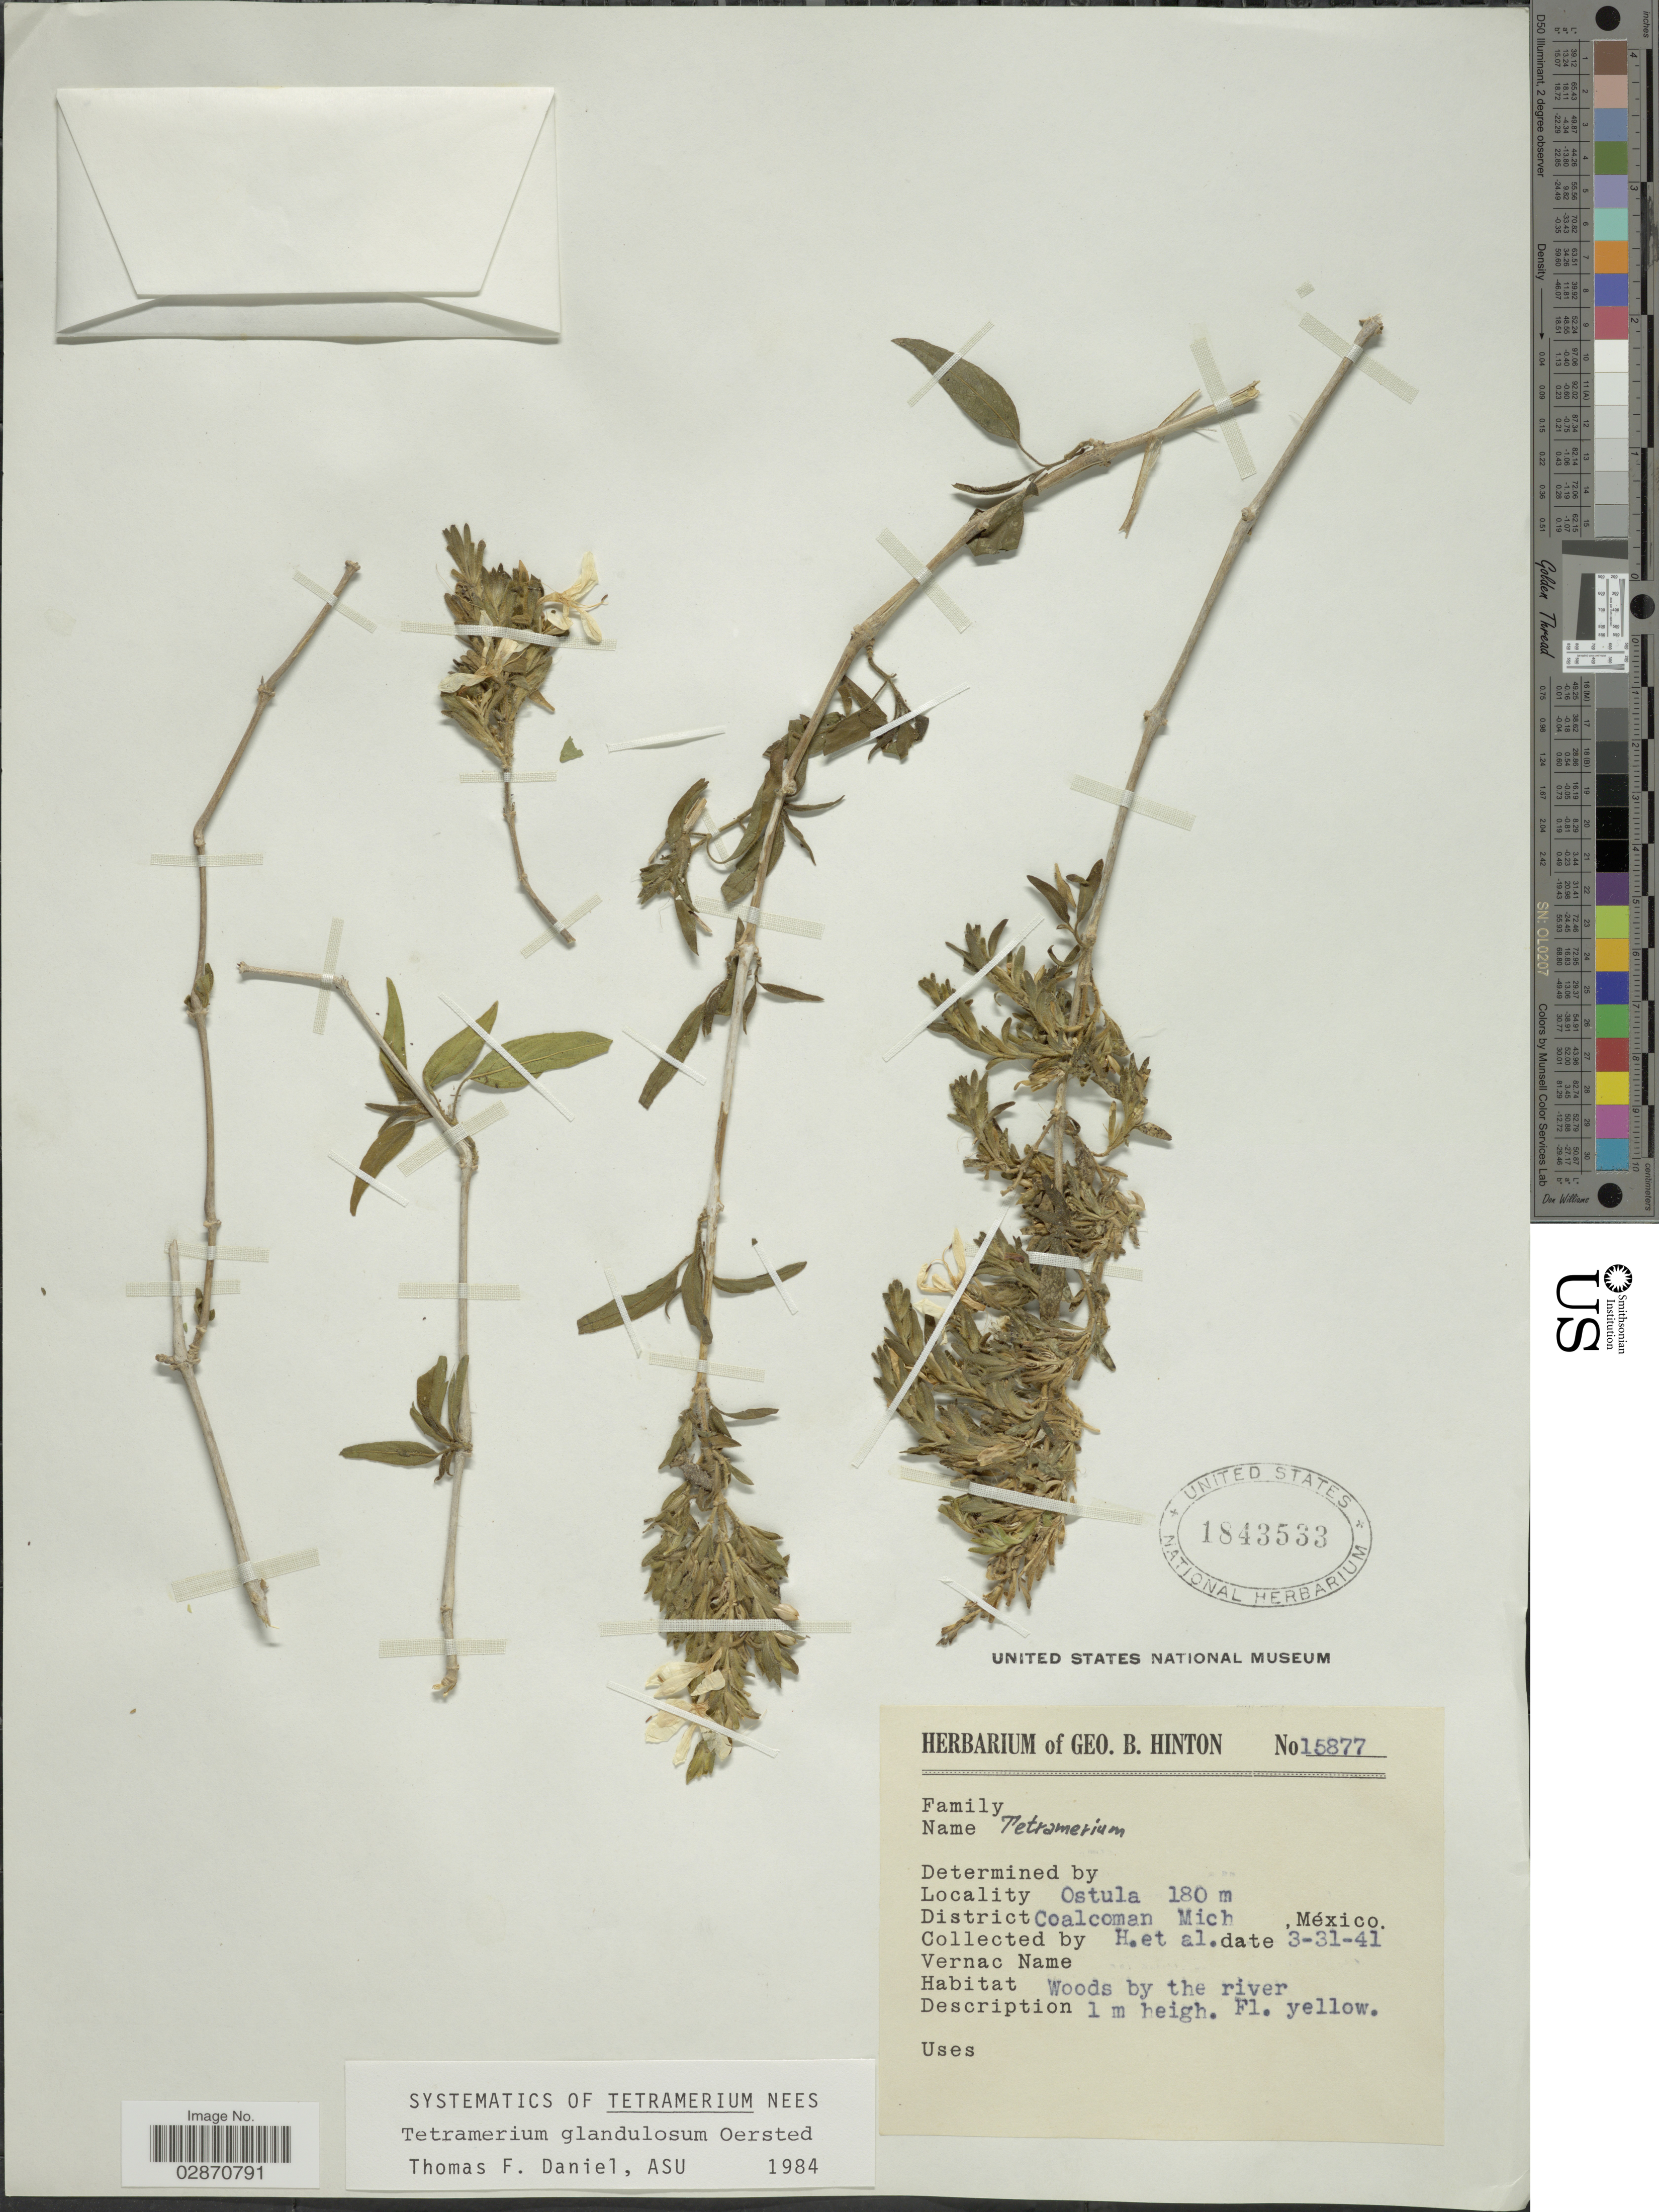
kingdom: Plantae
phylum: Tracheophyta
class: Magnoliopsida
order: Lamiales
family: Acanthaceae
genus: Tetramerium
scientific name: Tetramerium glandulosum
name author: Oerst.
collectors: G. B. Hinton & et al.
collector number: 15877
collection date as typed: Transcribed d/m/y: 31/3/41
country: Mexico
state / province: Michoacán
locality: Ostula. District Coalcoman. Mich.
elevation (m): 180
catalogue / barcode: US 1843533